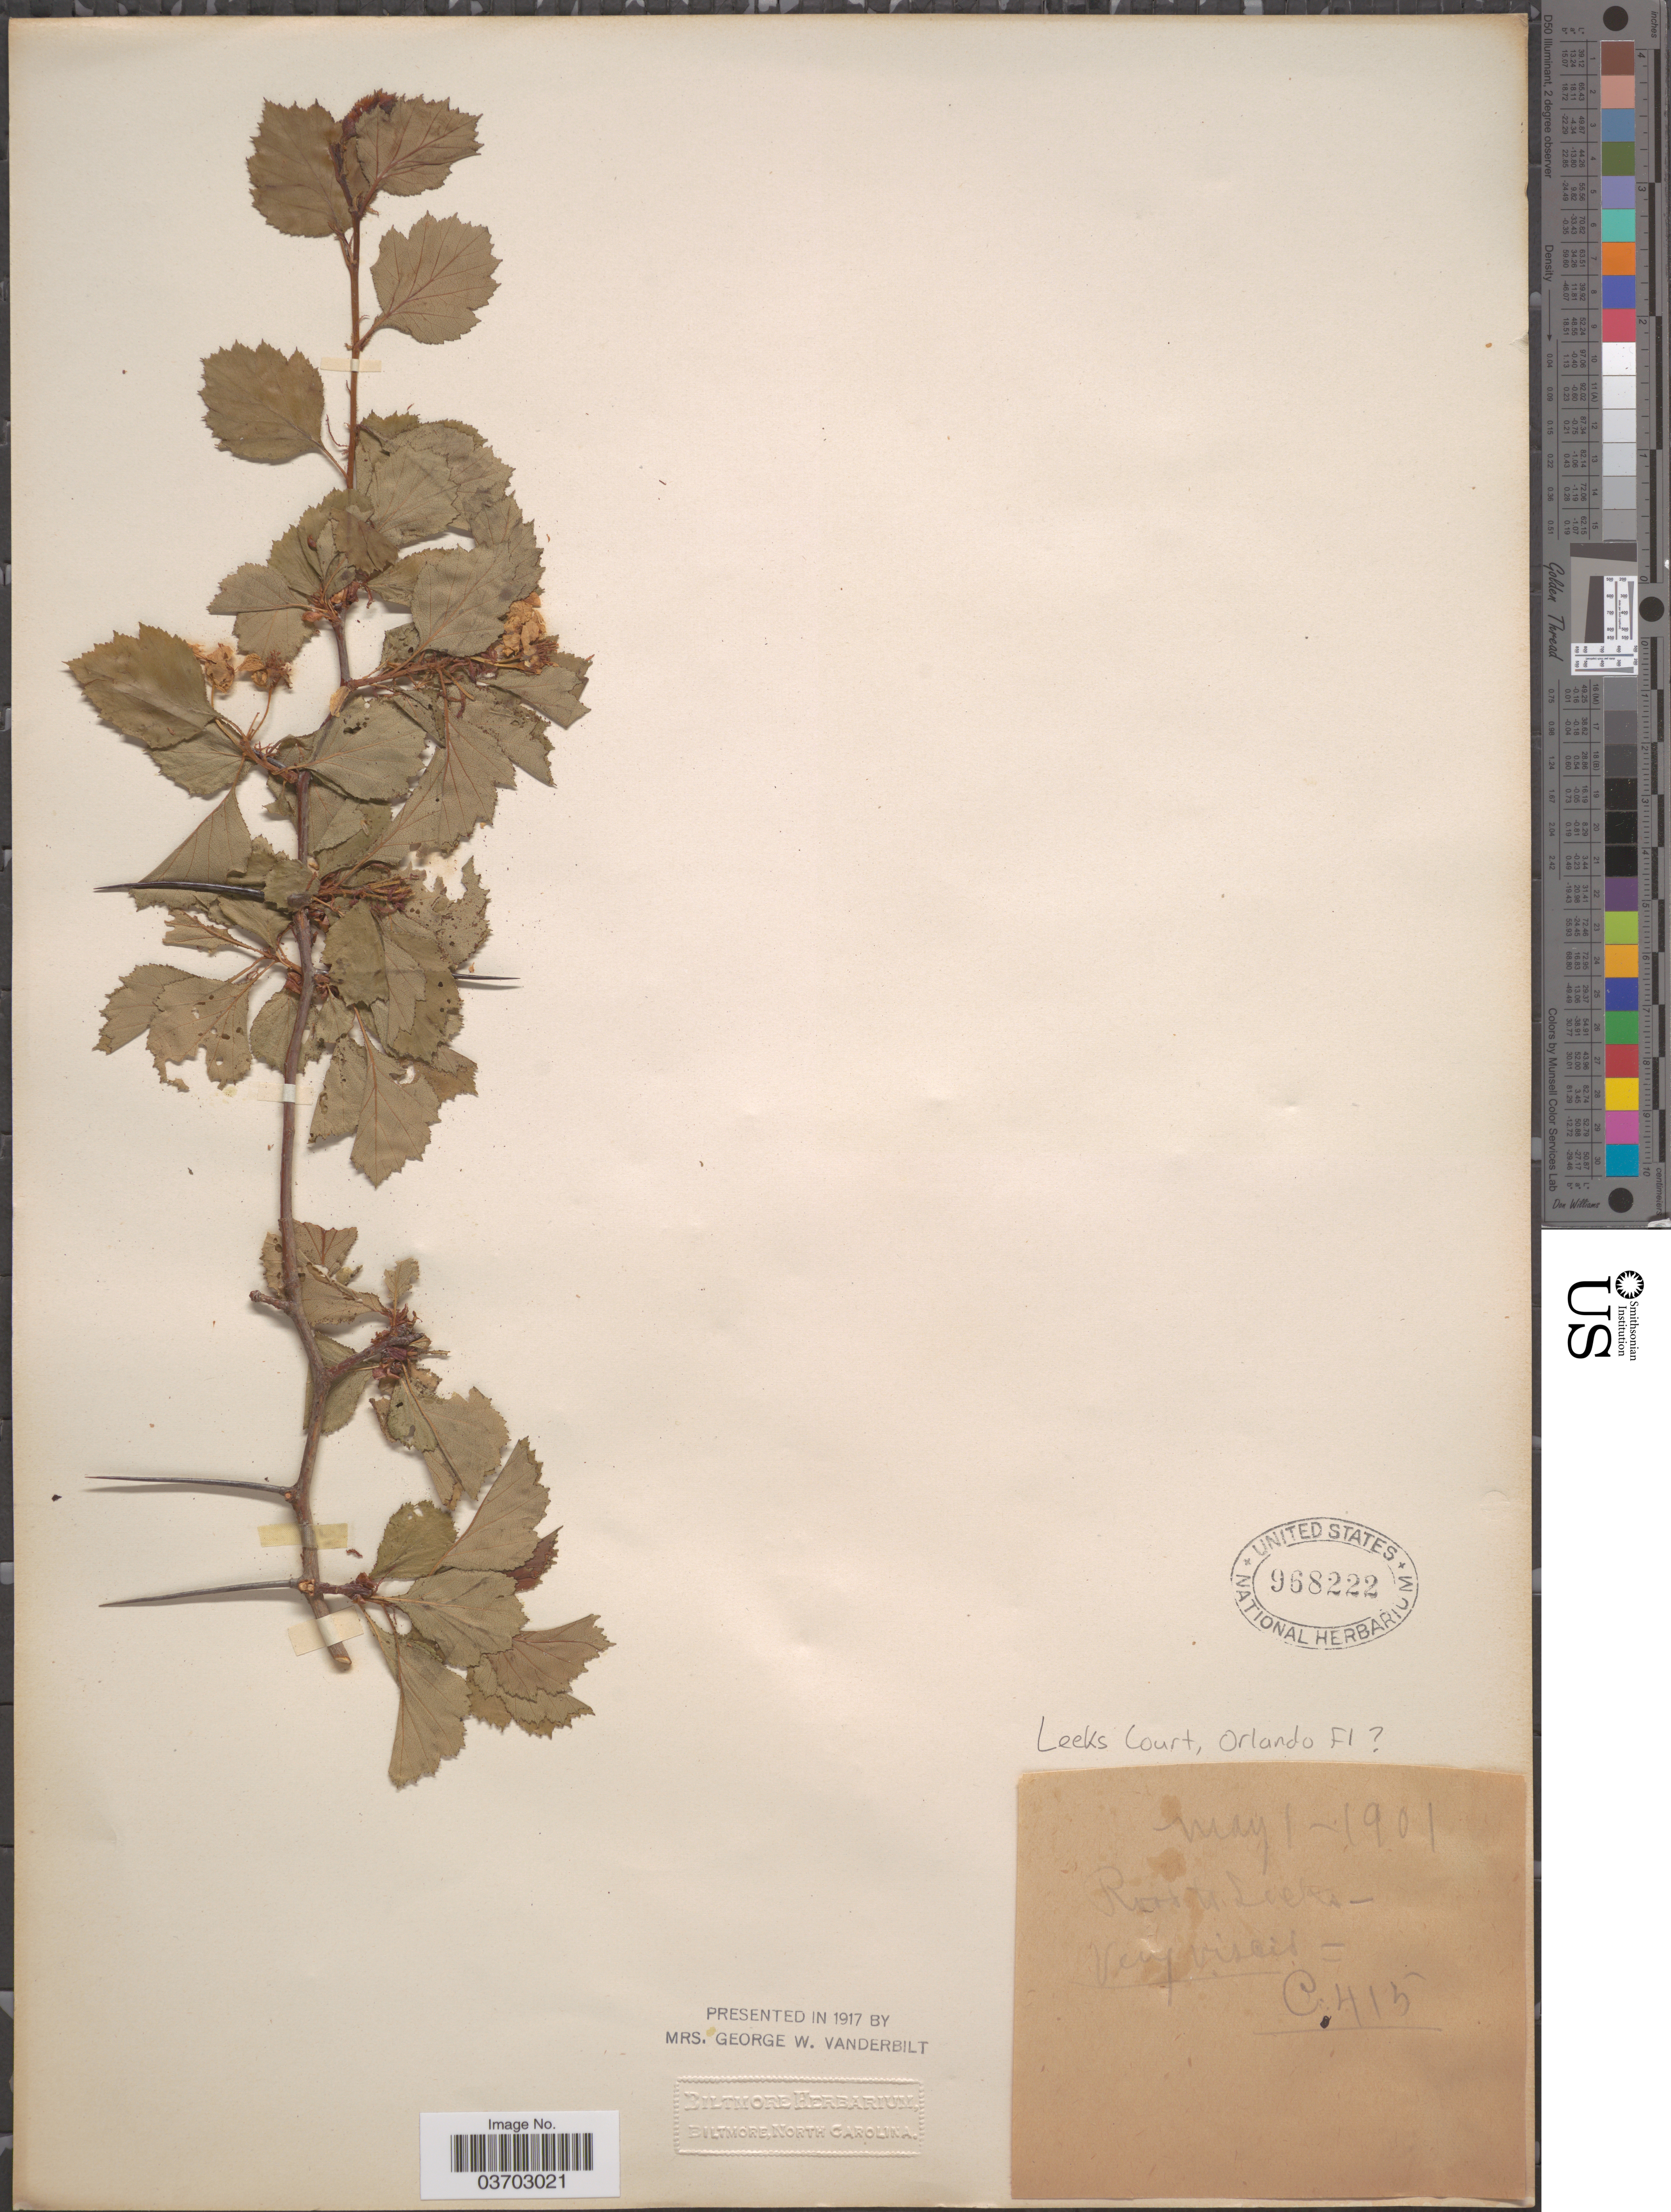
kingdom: Plantae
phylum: Tracheophyta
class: Magnoliopsida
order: Rosales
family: Rosaceae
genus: Crataegus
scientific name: Crataegus necopinata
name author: Pojark.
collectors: ex herb. Biltmore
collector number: C415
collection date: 1901-05-01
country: United States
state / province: Florida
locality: Leeks Court, Orlando Fl? Road to Leeks.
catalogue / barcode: US 968222